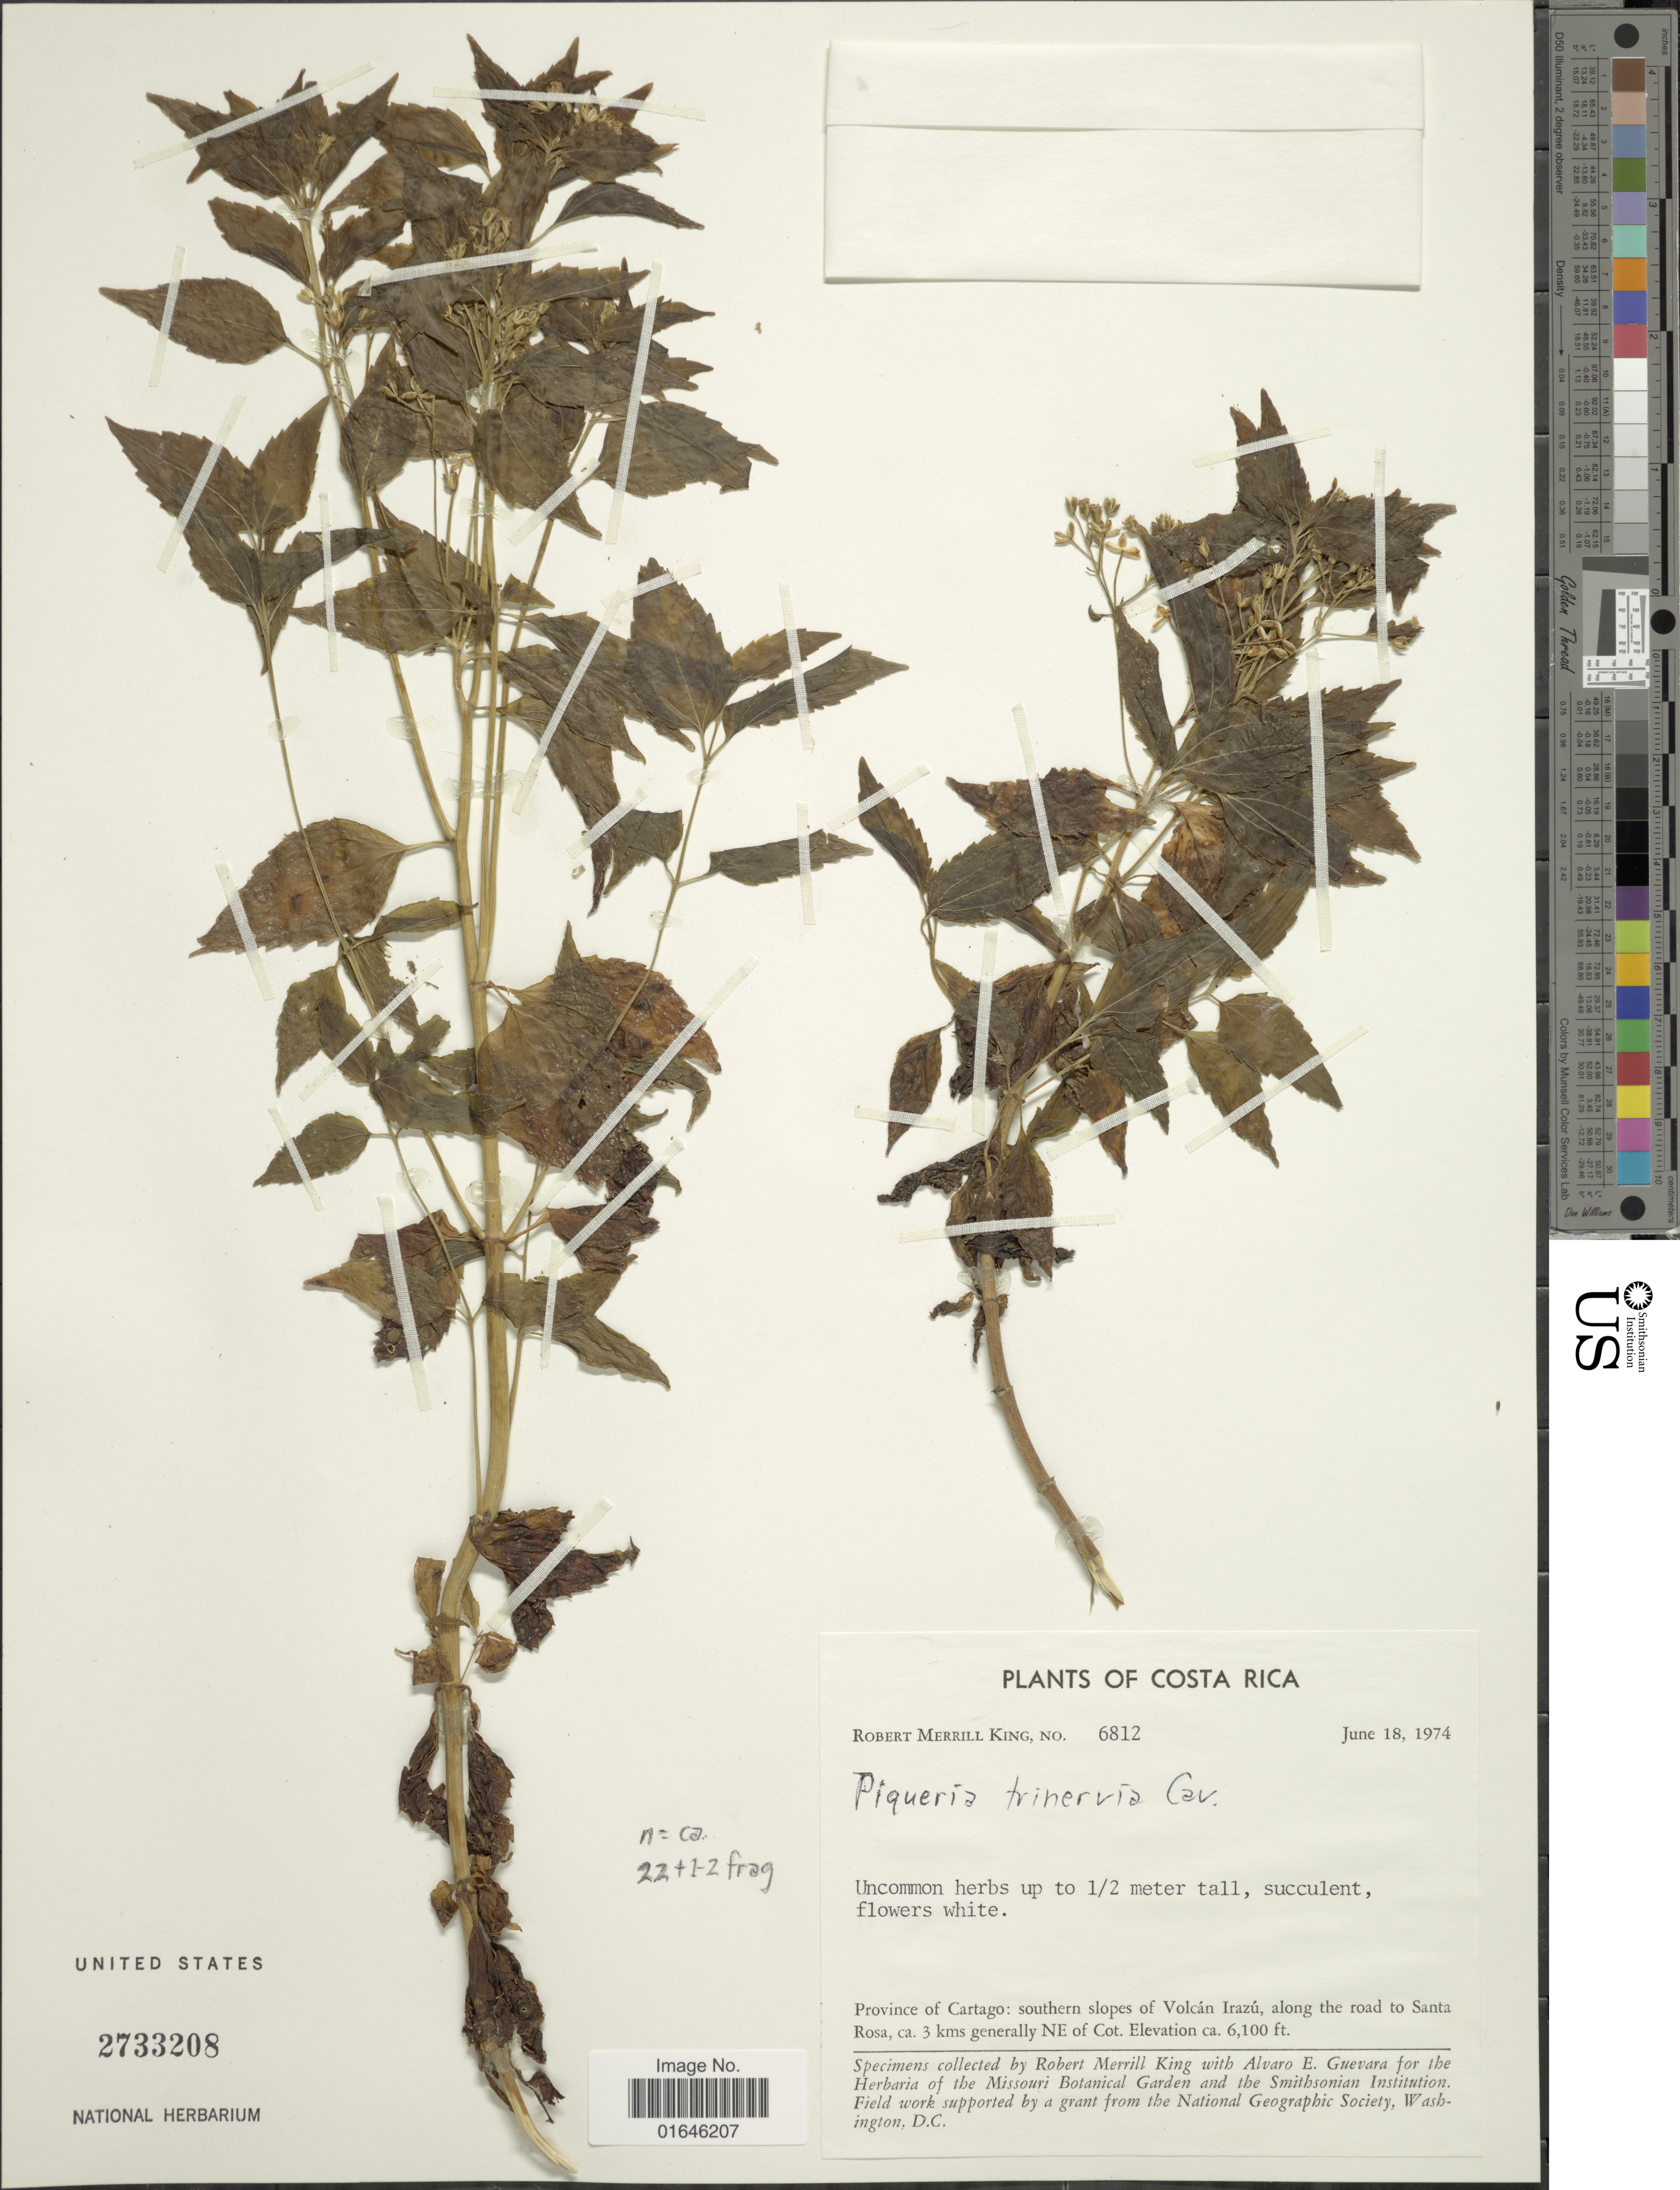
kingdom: Plantae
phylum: Tracheophyta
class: Magnoliopsida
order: Asterales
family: Asteraceae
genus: Piqueria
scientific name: Piqueria trinervia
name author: Cav.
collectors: R. M. King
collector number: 6812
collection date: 1974-06-18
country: Costa Rica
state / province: Cartago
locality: Southern slopes of Volcan Irazu, along the road to Santa Rosa, ca. 3 kms generally NE of Cot.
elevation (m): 1859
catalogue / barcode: US 2733208